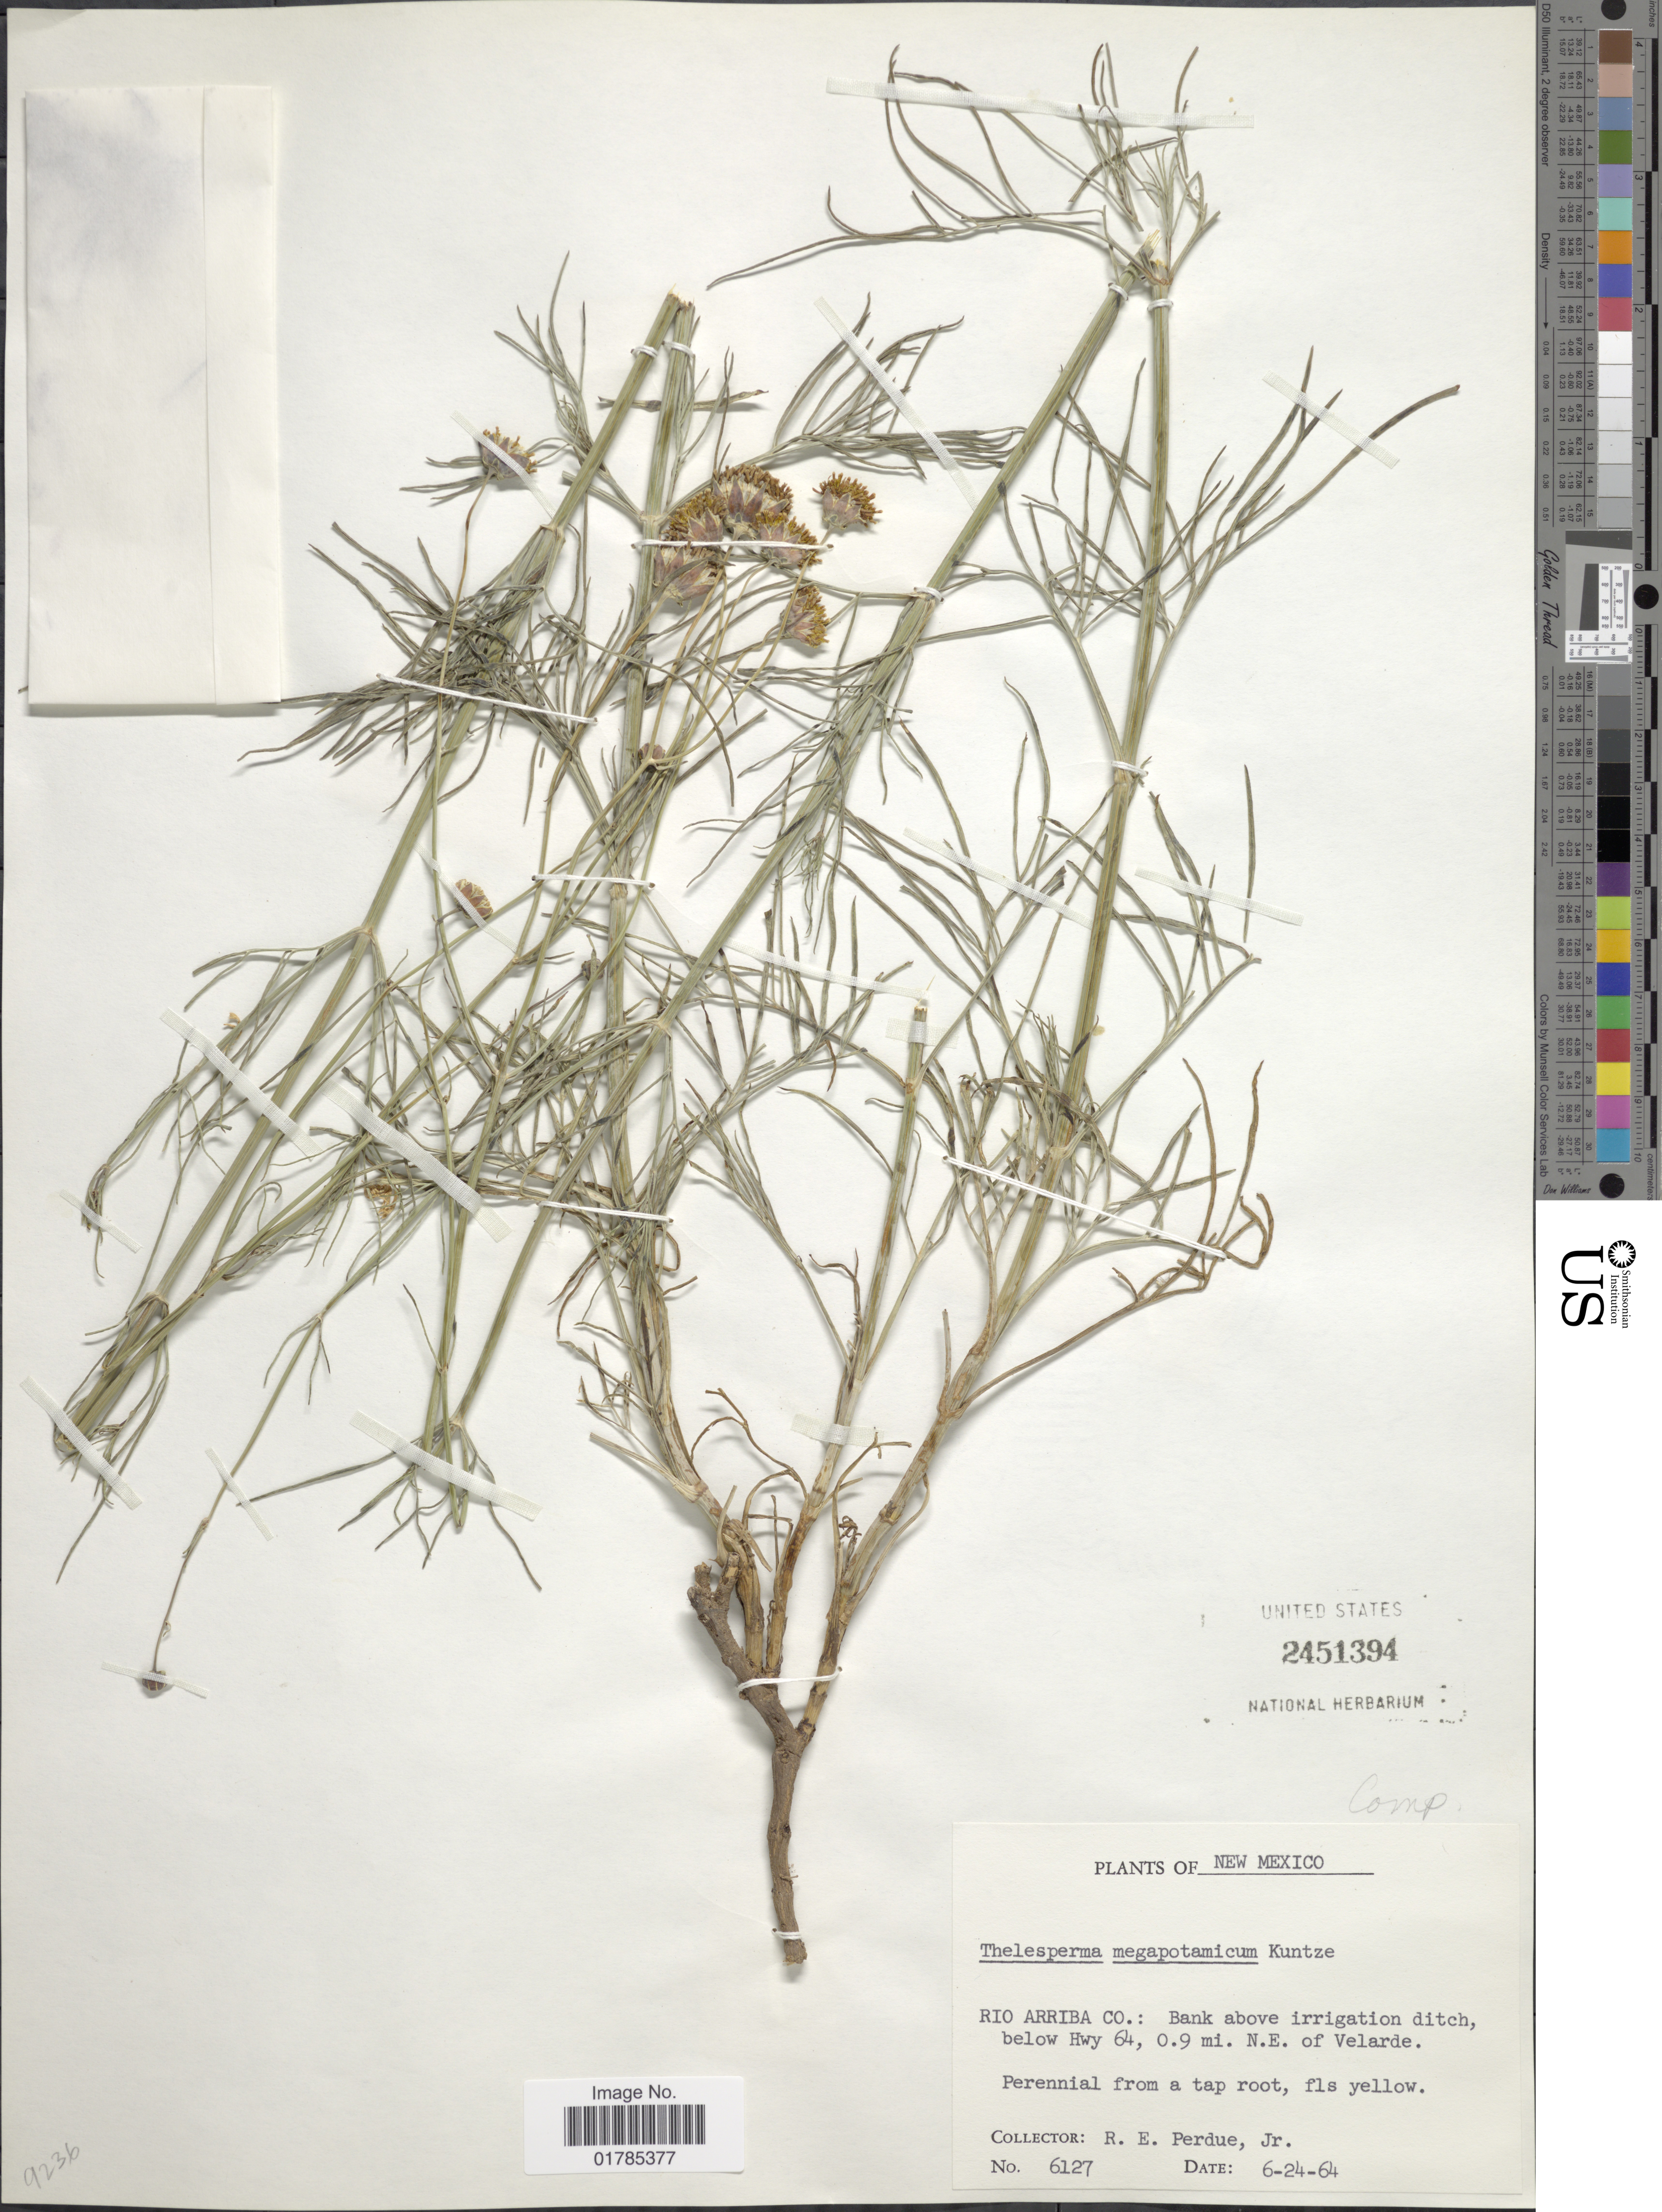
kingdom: Plantae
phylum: Tracheophyta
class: Magnoliopsida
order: Asterales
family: Asteraceae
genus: Thelesperma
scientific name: Thelesperma megapotamicum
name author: (Spreng.) Herter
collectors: R. E. Perdue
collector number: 6127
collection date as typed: Transcribed d/m/y: 24/6/64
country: United States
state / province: New Mexico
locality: Rio Arriba Co.: Bank above irrigation ditch, below Hwy 64, 0.9 mi. N.E. of Velarde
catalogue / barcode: US 2451394